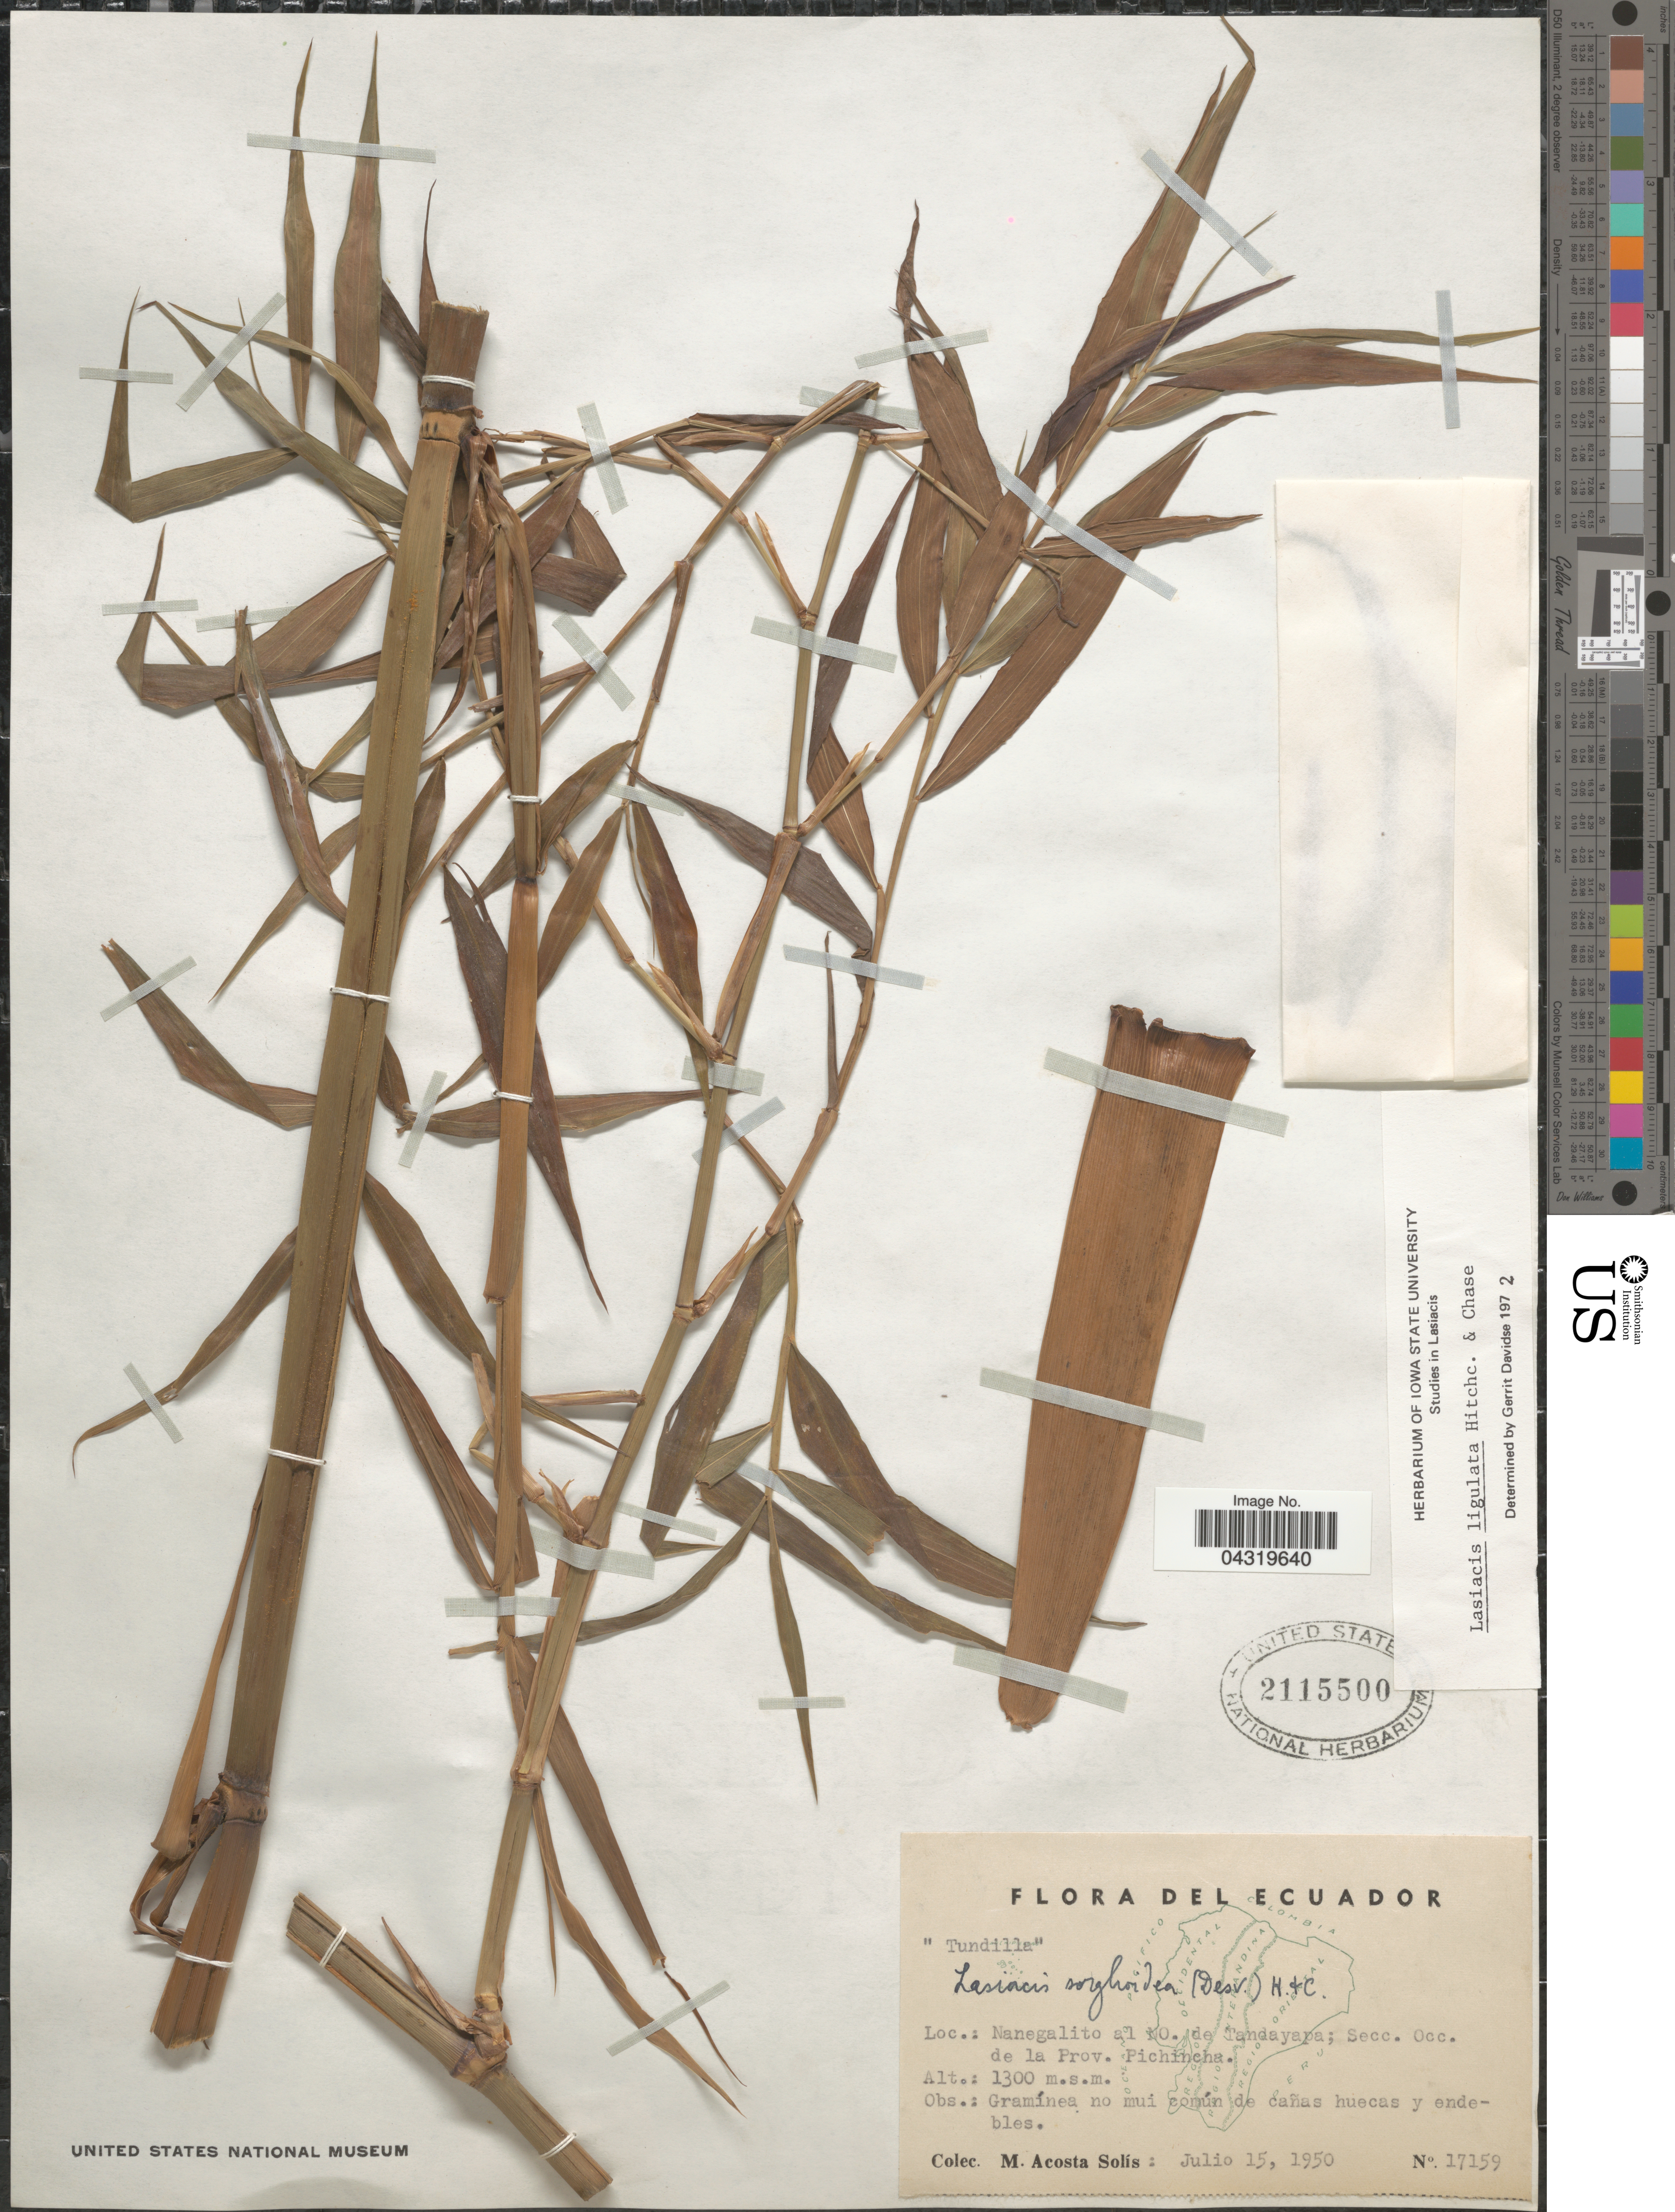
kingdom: Plantae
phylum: Tracheophyta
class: Liliopsida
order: Poales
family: Poaceae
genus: Lasiacis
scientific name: Lasiacis ligulata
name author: Hitchc. & Chase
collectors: M. Acosta Solis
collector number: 17159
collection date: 1950-07-15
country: Ecuador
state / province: Pichincha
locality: Nanegalito al NO. de Tandayapa; Secc. Occ. de la Prov. Pichincha.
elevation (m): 1300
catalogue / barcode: US 2115500